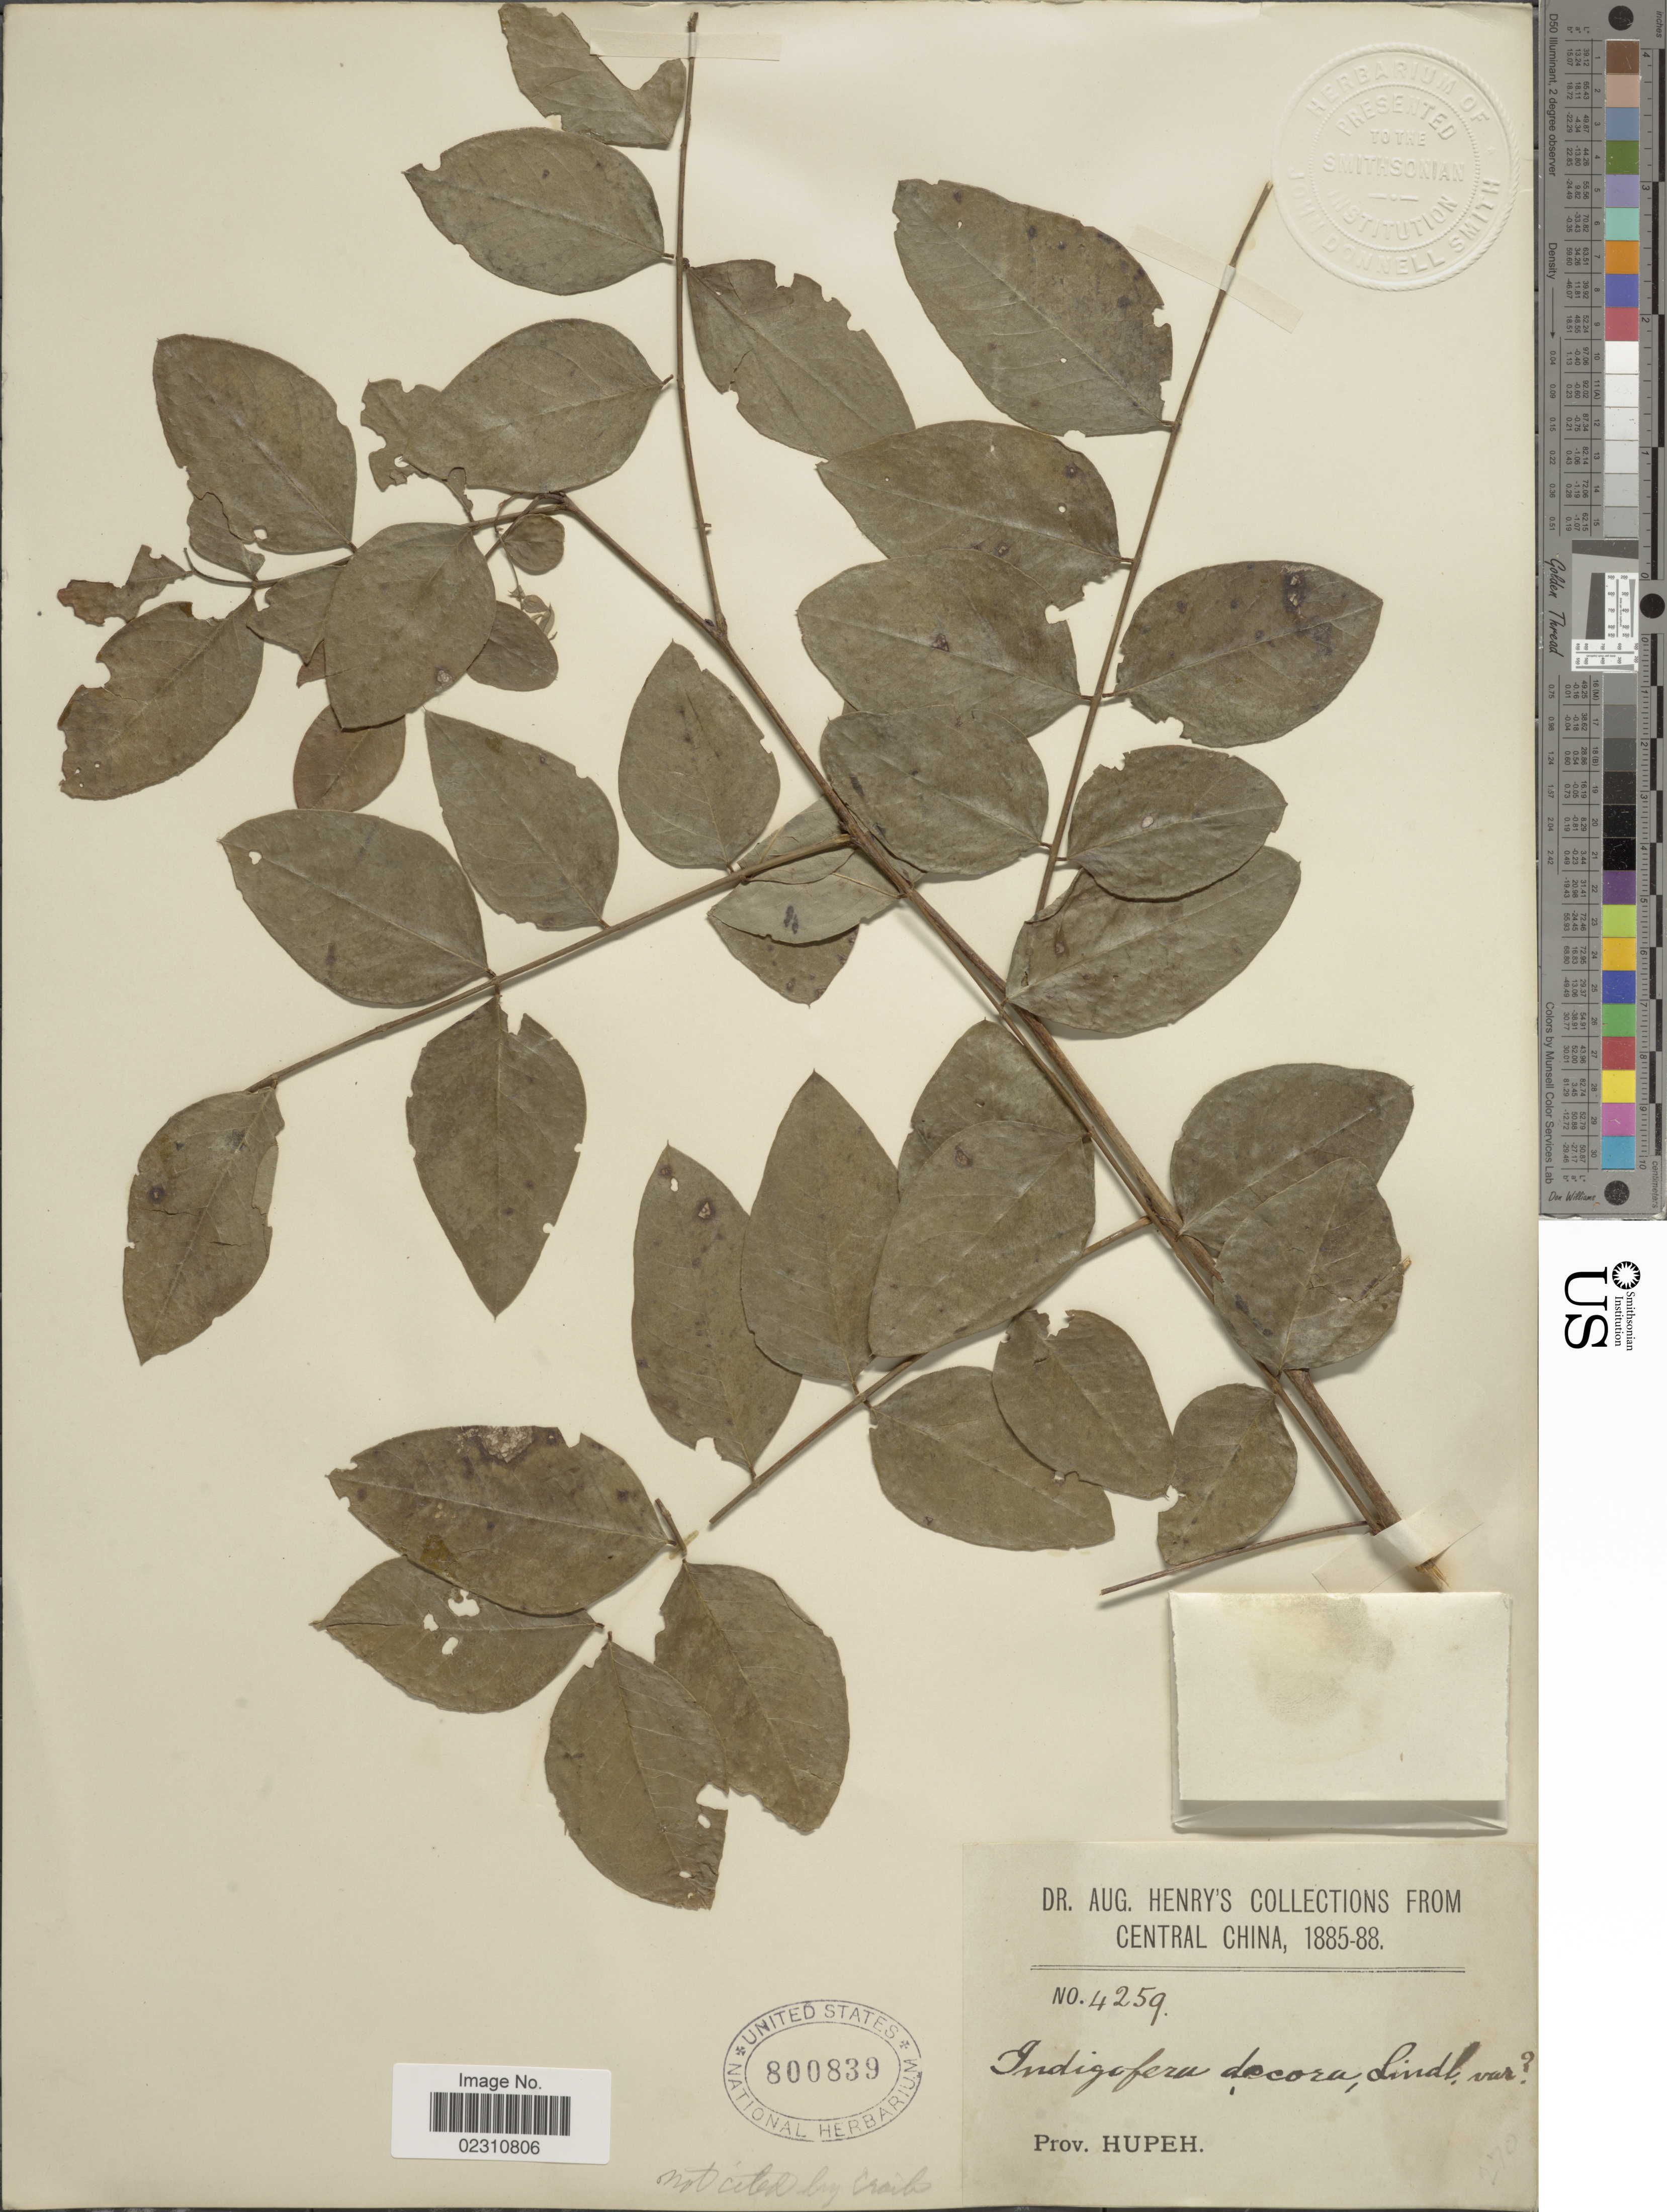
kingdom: Plantae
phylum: Tracheophyta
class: Magnoliopsida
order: Fabales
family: Fabaceae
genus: Indigofera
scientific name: Indigofera decora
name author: Lindl.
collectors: A. Henry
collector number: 4259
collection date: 1885/1888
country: China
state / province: Hubei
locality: Prov. Hupeh.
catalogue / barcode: US 800839